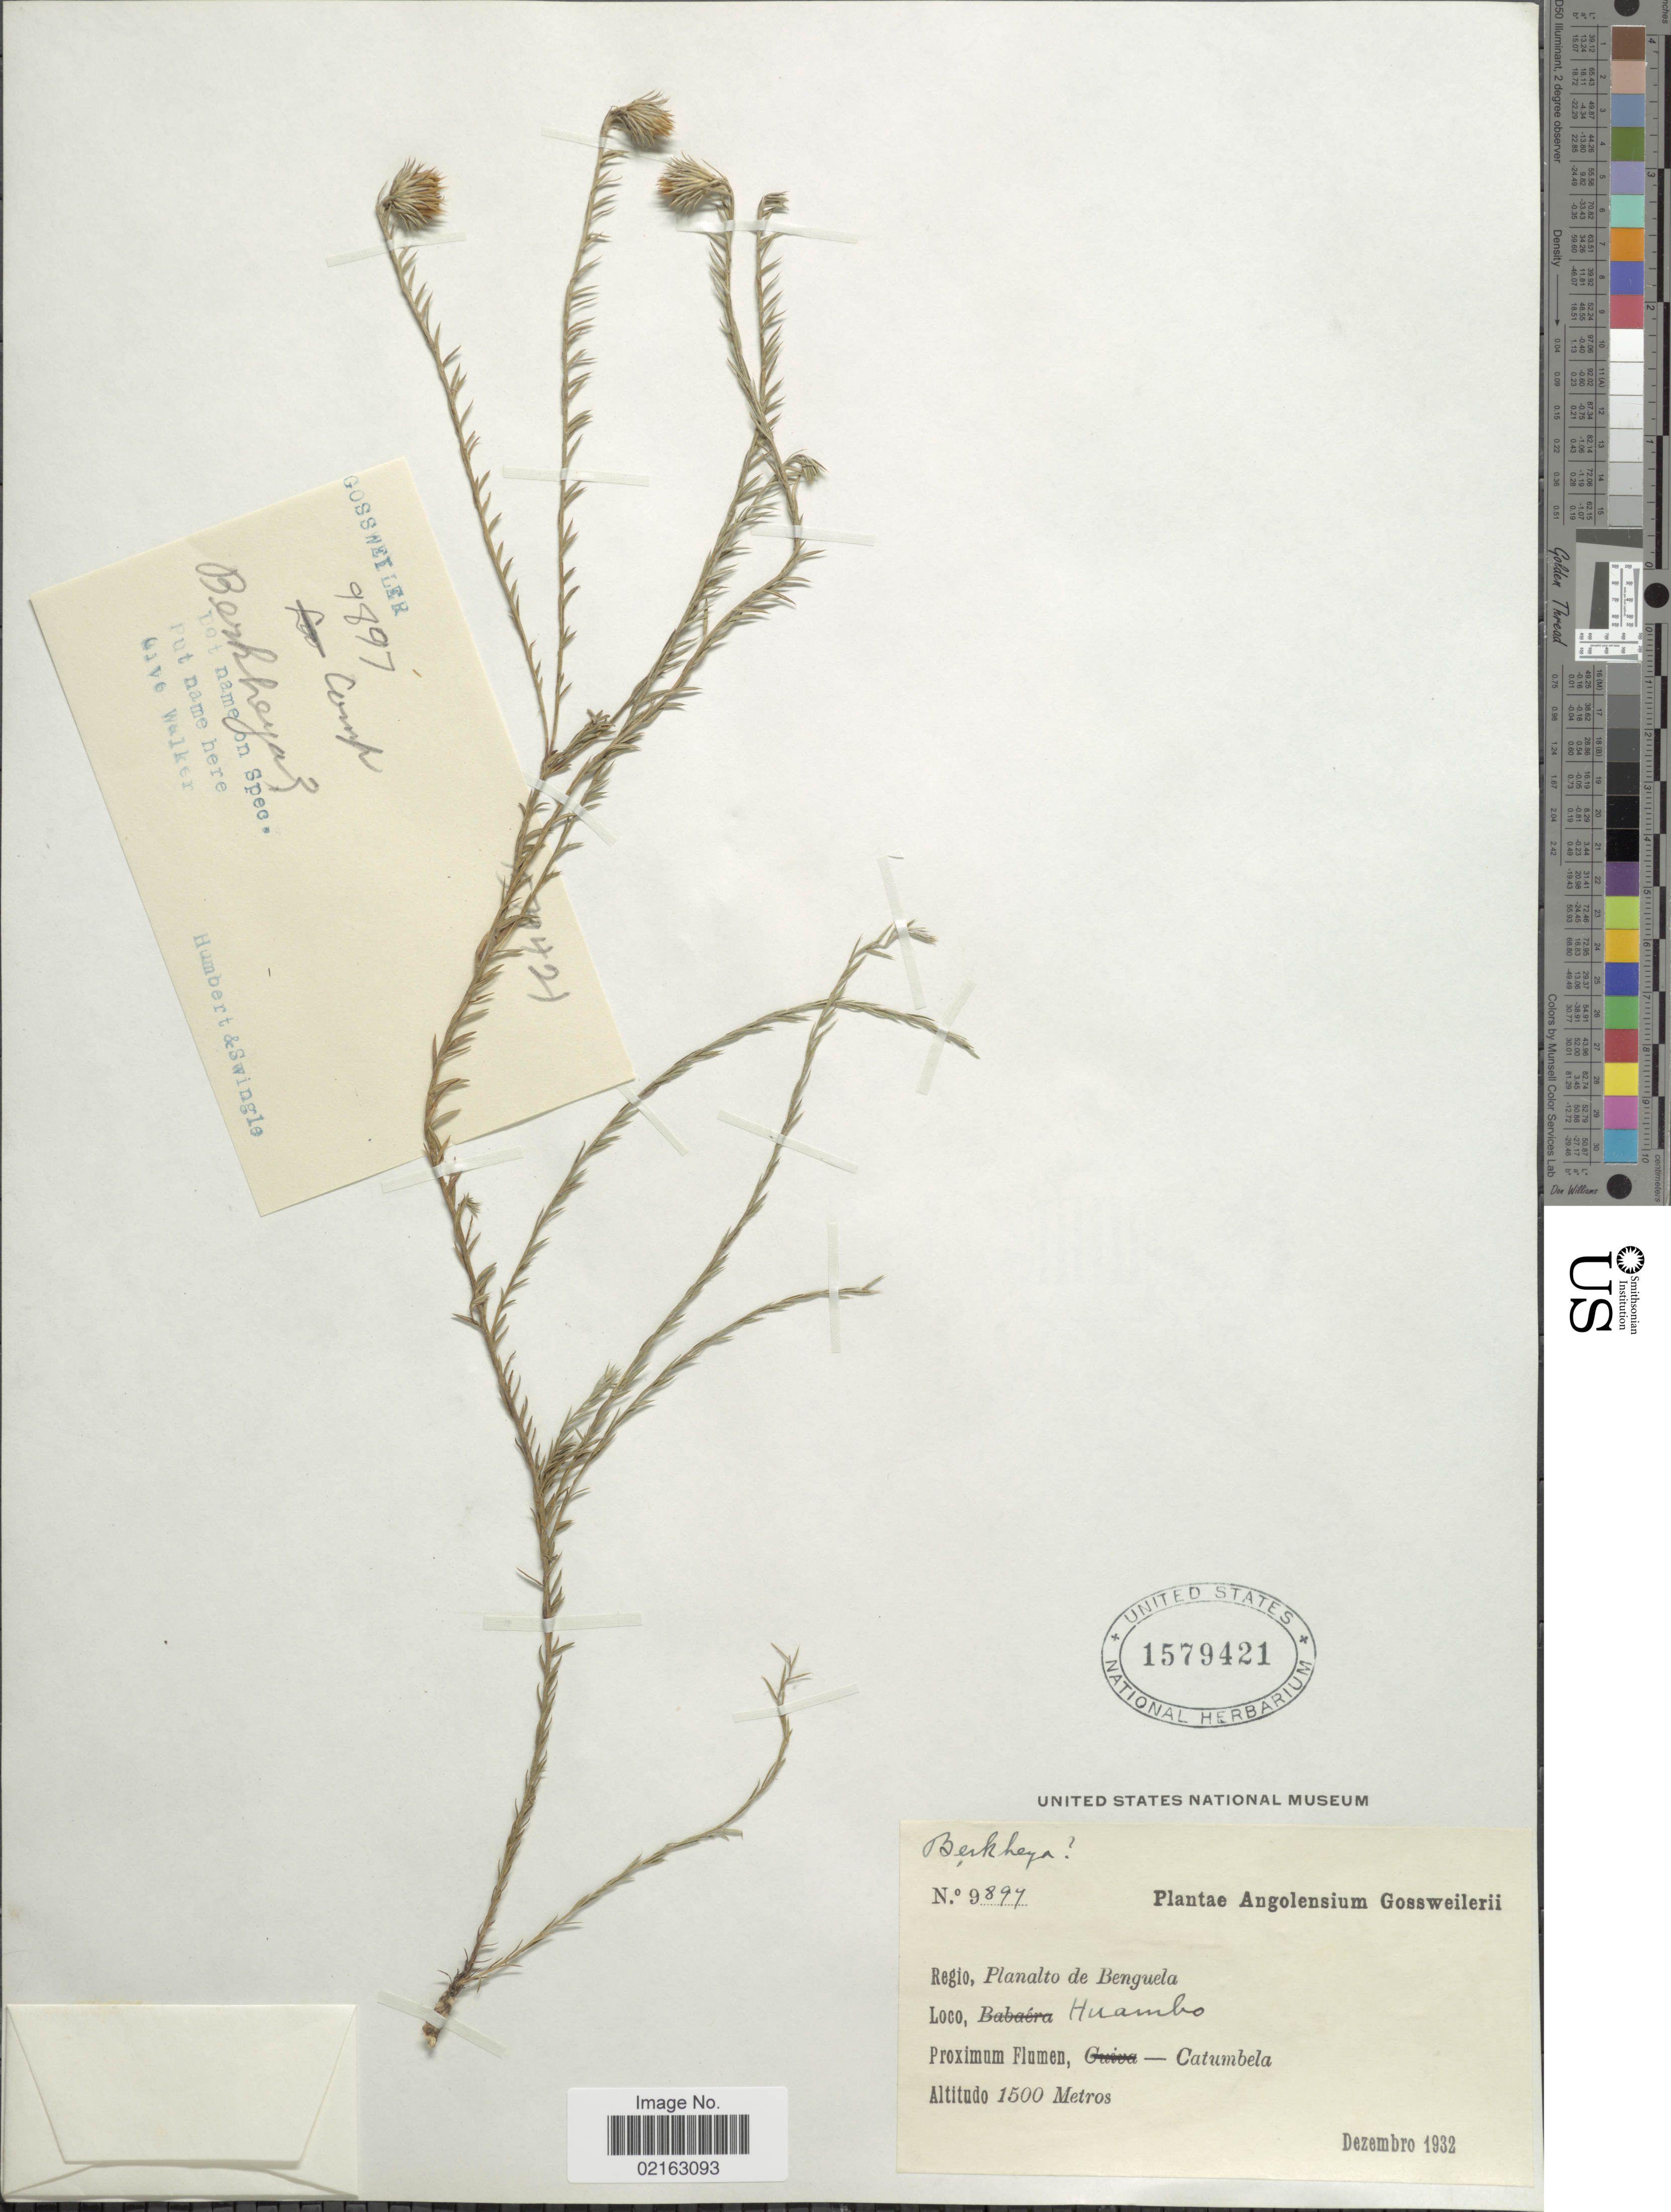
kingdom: Plantae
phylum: Tracheophyta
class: Magnoliopsida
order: Asterales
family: Asteraceae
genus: Berkheya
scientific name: Berkheya sp.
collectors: -. Gossweiler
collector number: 9897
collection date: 1932-12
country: Angola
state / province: Benguela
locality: Planalto de Benguela. Huambo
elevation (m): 1500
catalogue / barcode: US 1579421